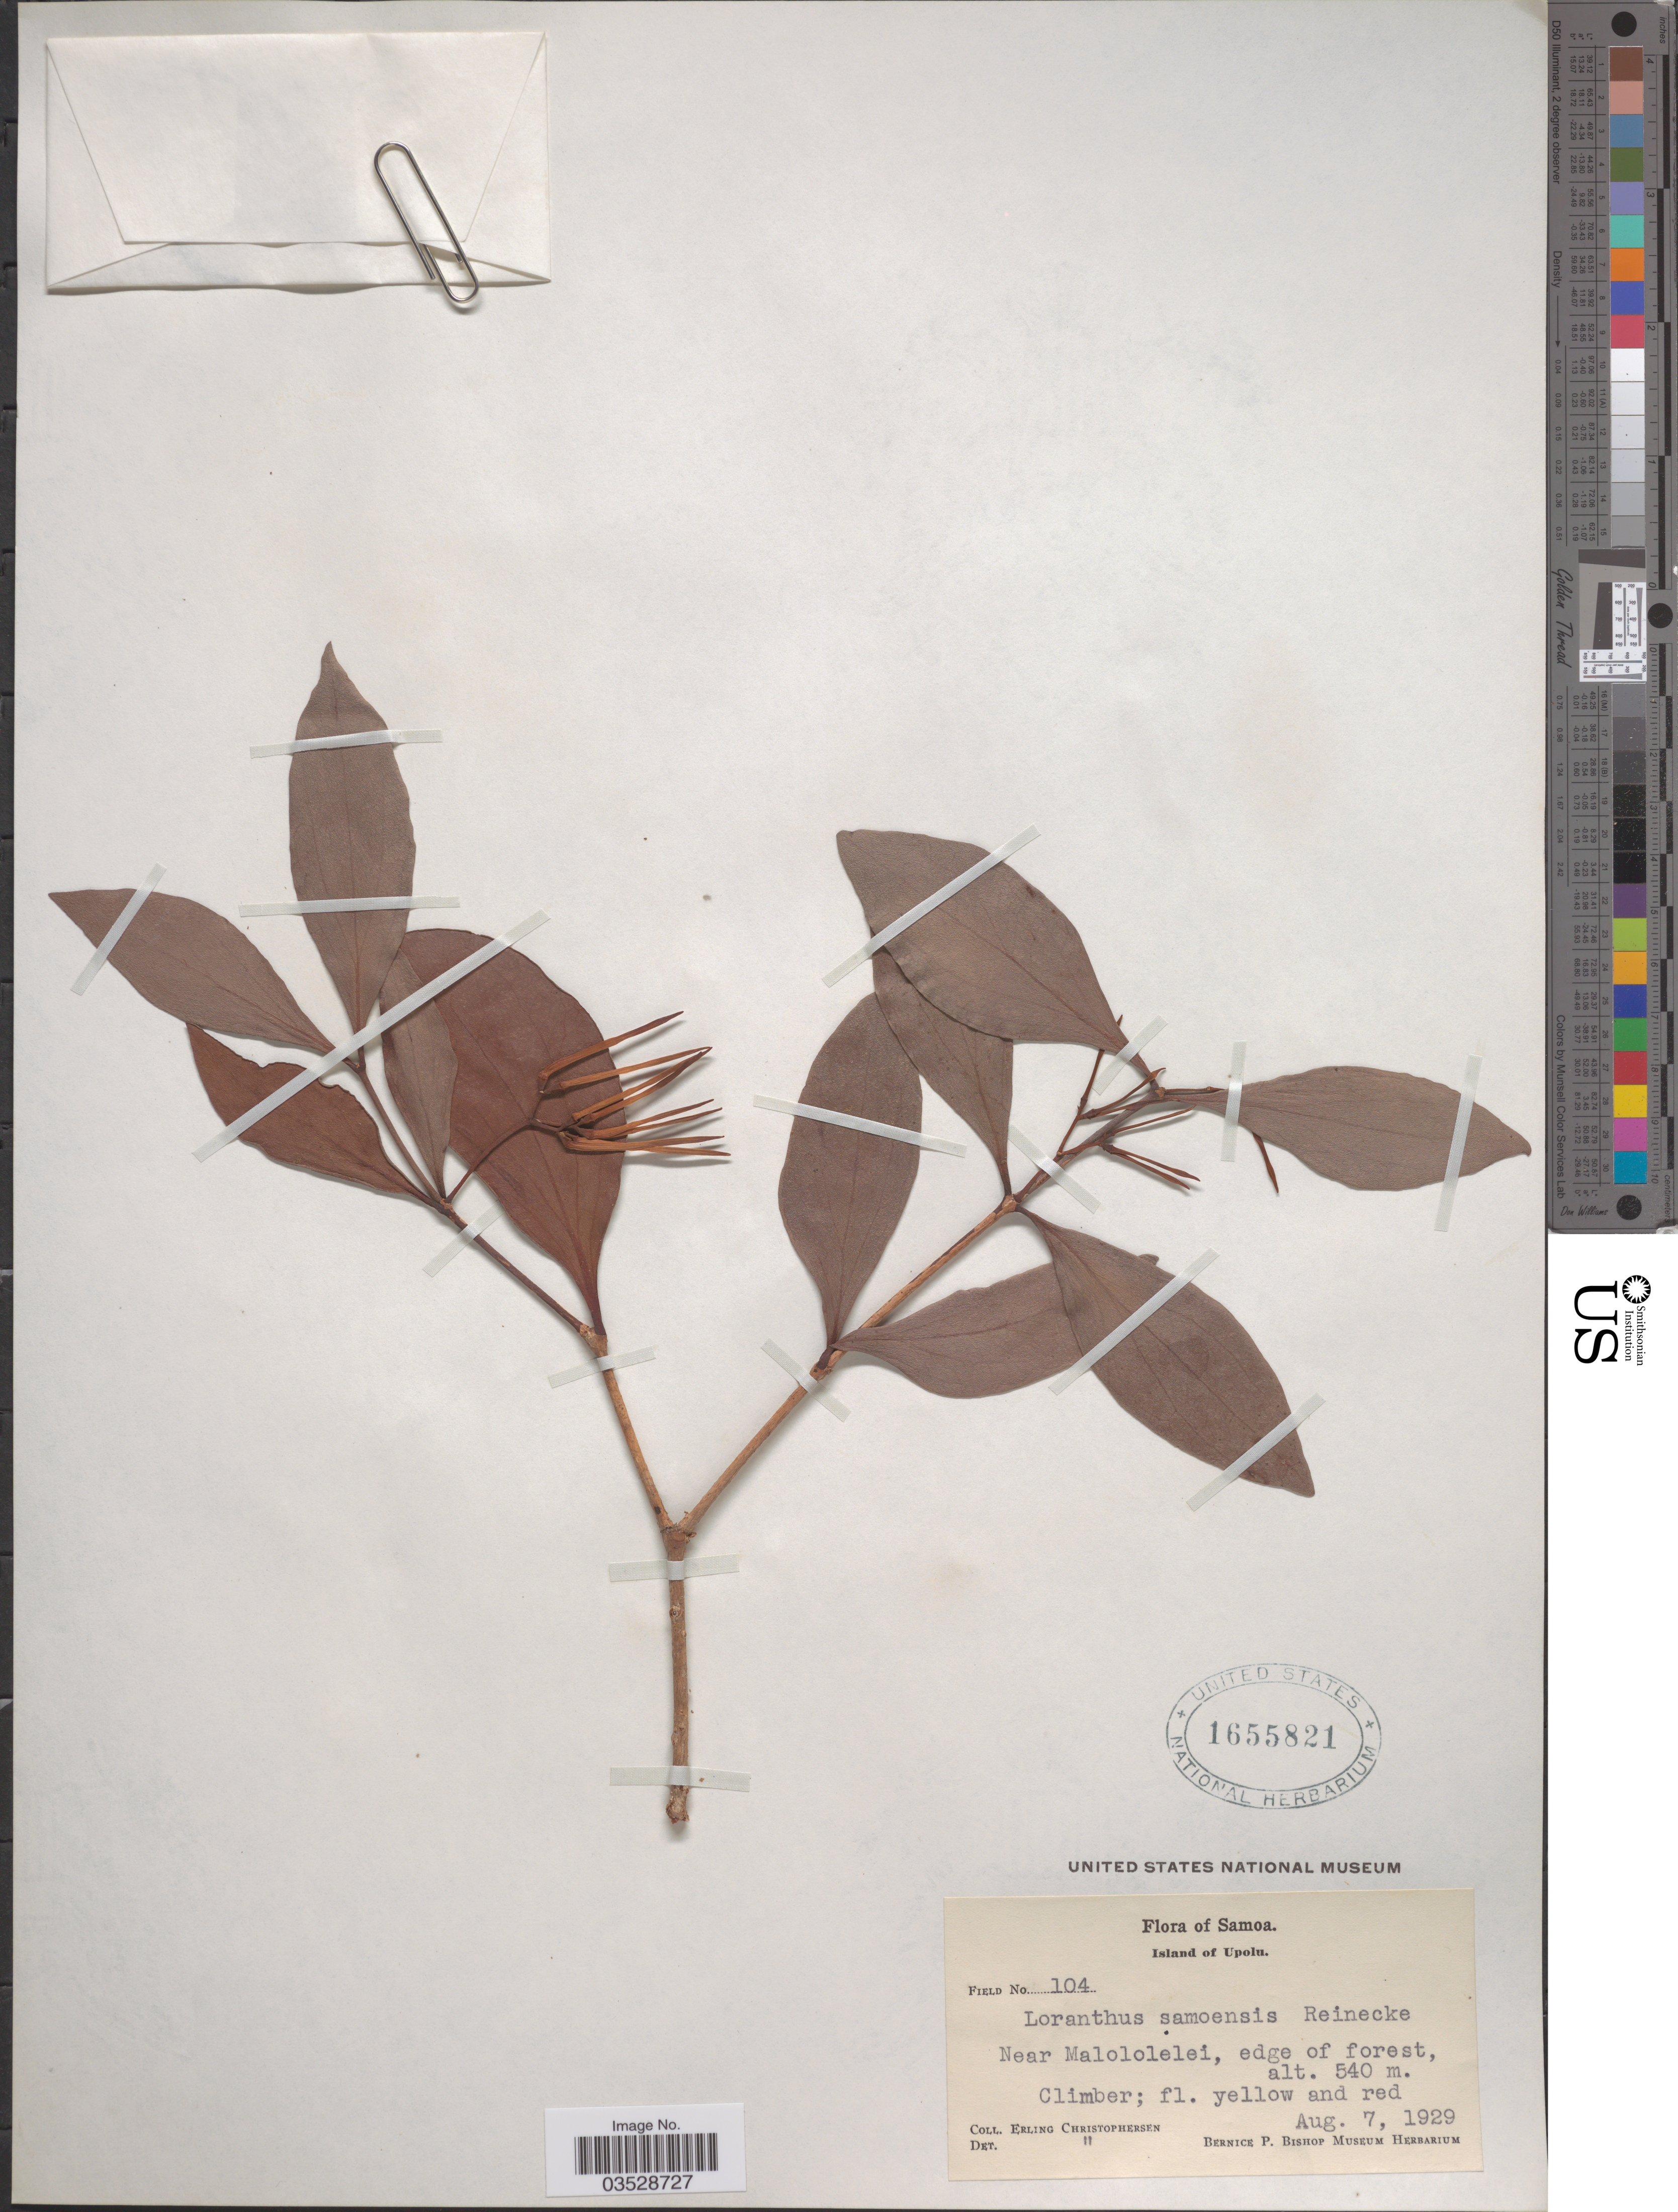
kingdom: Plantae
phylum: Tracheophyta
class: Magnoliopsida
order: Santalales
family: Loranthaceae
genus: Amyema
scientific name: Amyema artensis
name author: Danser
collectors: E. Christophersen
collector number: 104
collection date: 1929-08-07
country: Samoa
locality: Samoa. Island of Upolu. Near Malololelei, edge of forest.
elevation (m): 540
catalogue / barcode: US 1655821